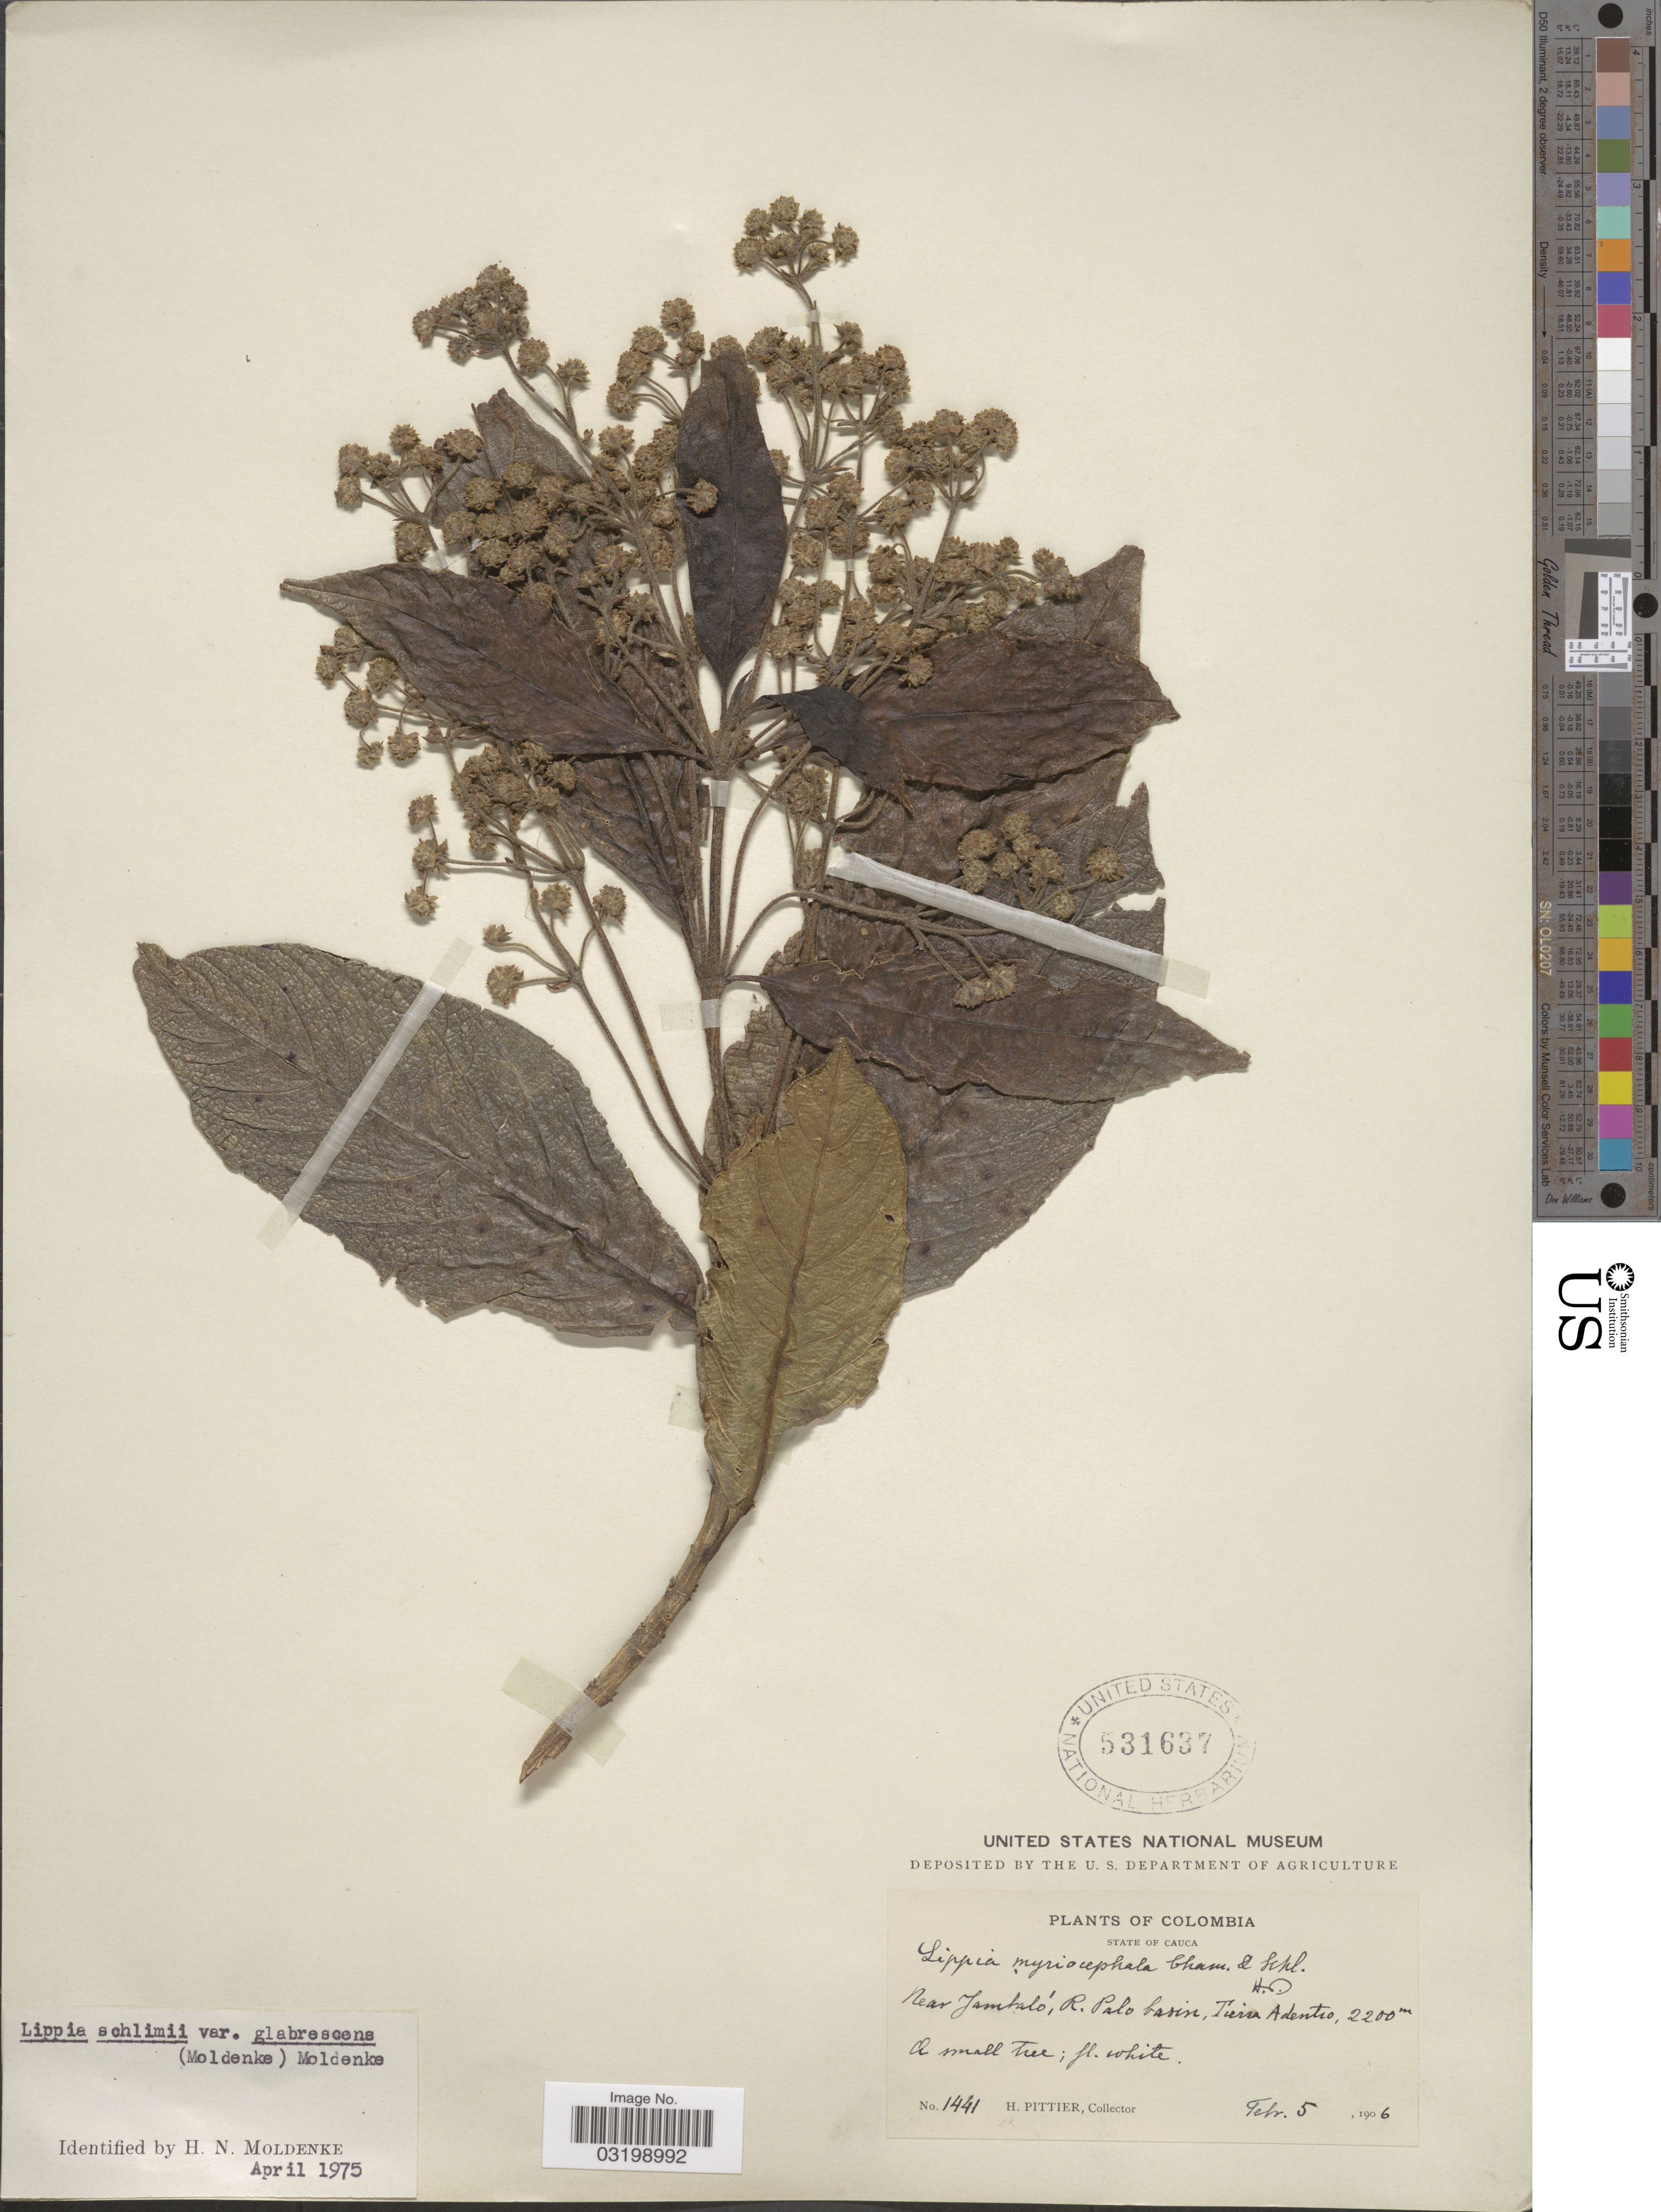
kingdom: Plantae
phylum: Tracheophyta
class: Magnoliopsida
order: Lamiales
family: Verbenaceae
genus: Lippia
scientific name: Lippia hirsuta var. glabrescens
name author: Moldenke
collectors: H. F. Pittier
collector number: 1441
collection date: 1906-02-05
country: Colombia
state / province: Cauca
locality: Near Jambaló, R. Palo basin, Tierra Adentro.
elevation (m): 2200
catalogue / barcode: US 531637